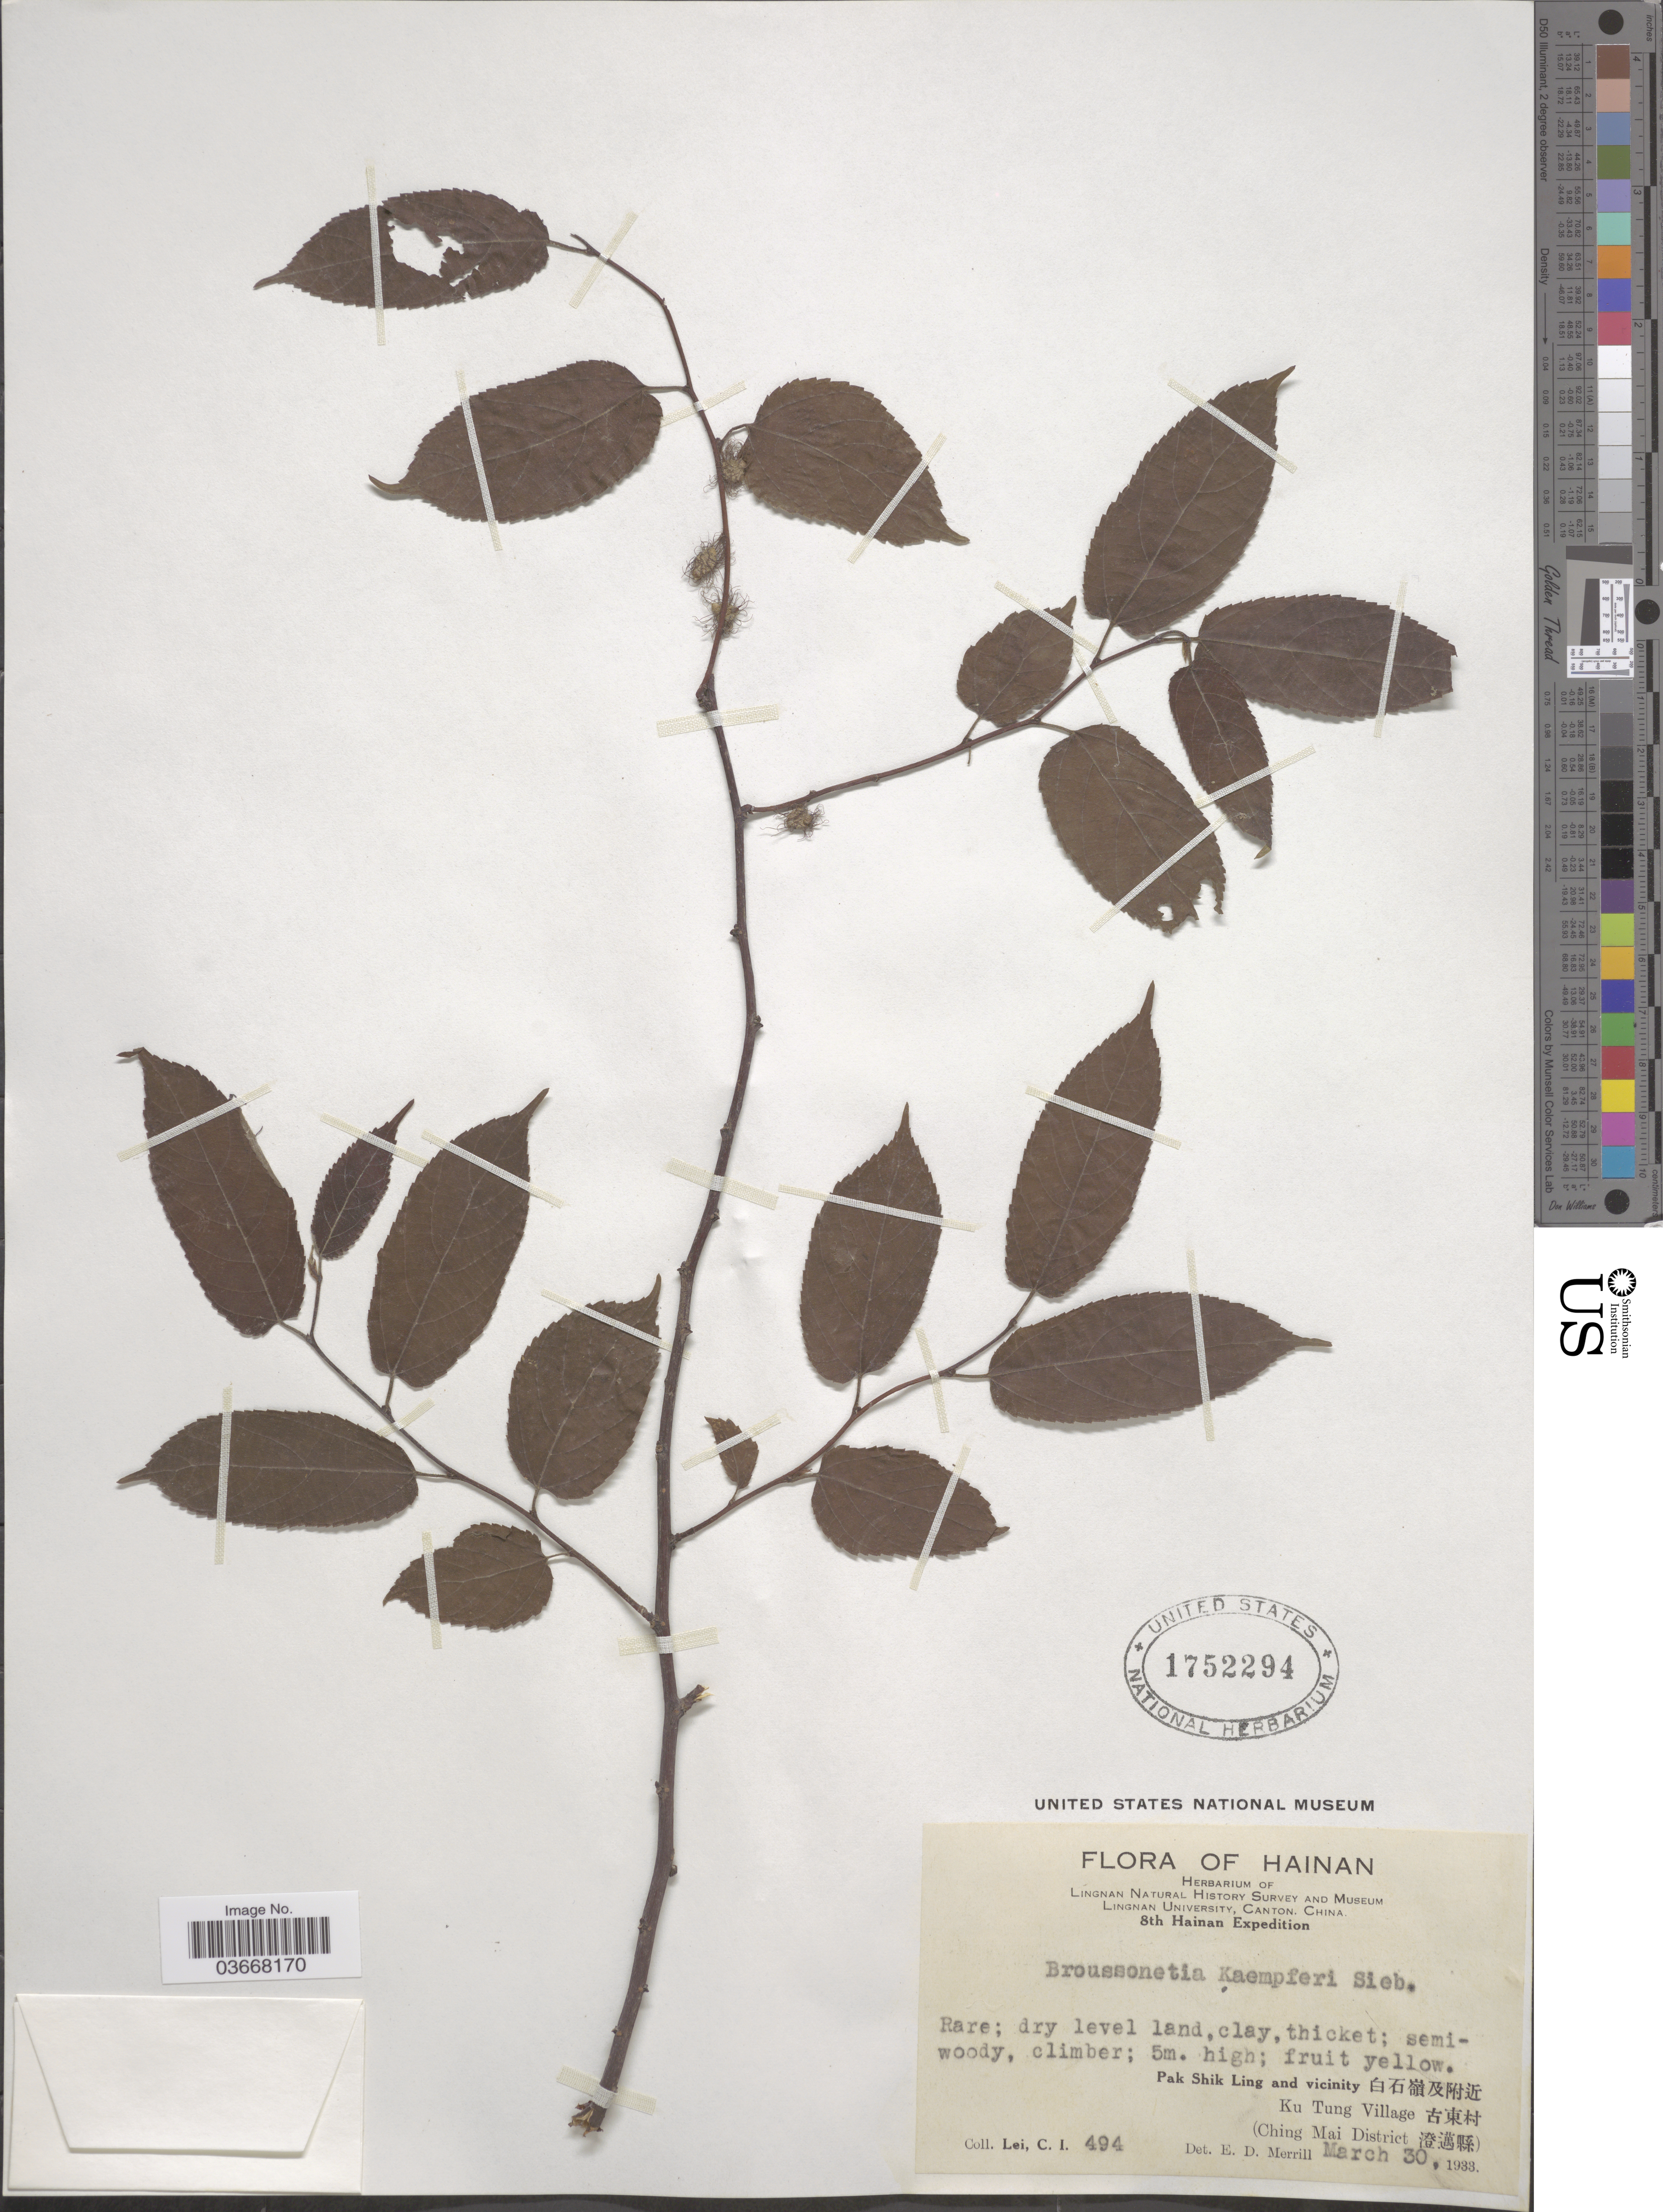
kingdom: Plantae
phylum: Tracheophyta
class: Magnoliopsida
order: Rosales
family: Moraceae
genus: Broussonetia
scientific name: Broussonetia kaempferi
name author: Siebold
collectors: C. I. Lei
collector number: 494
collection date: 1933-03-30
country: China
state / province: Hainan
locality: Pak Shik Ling and vicinity X. Ku Tung Village X (Chign Mai District X).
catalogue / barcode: US 1752294